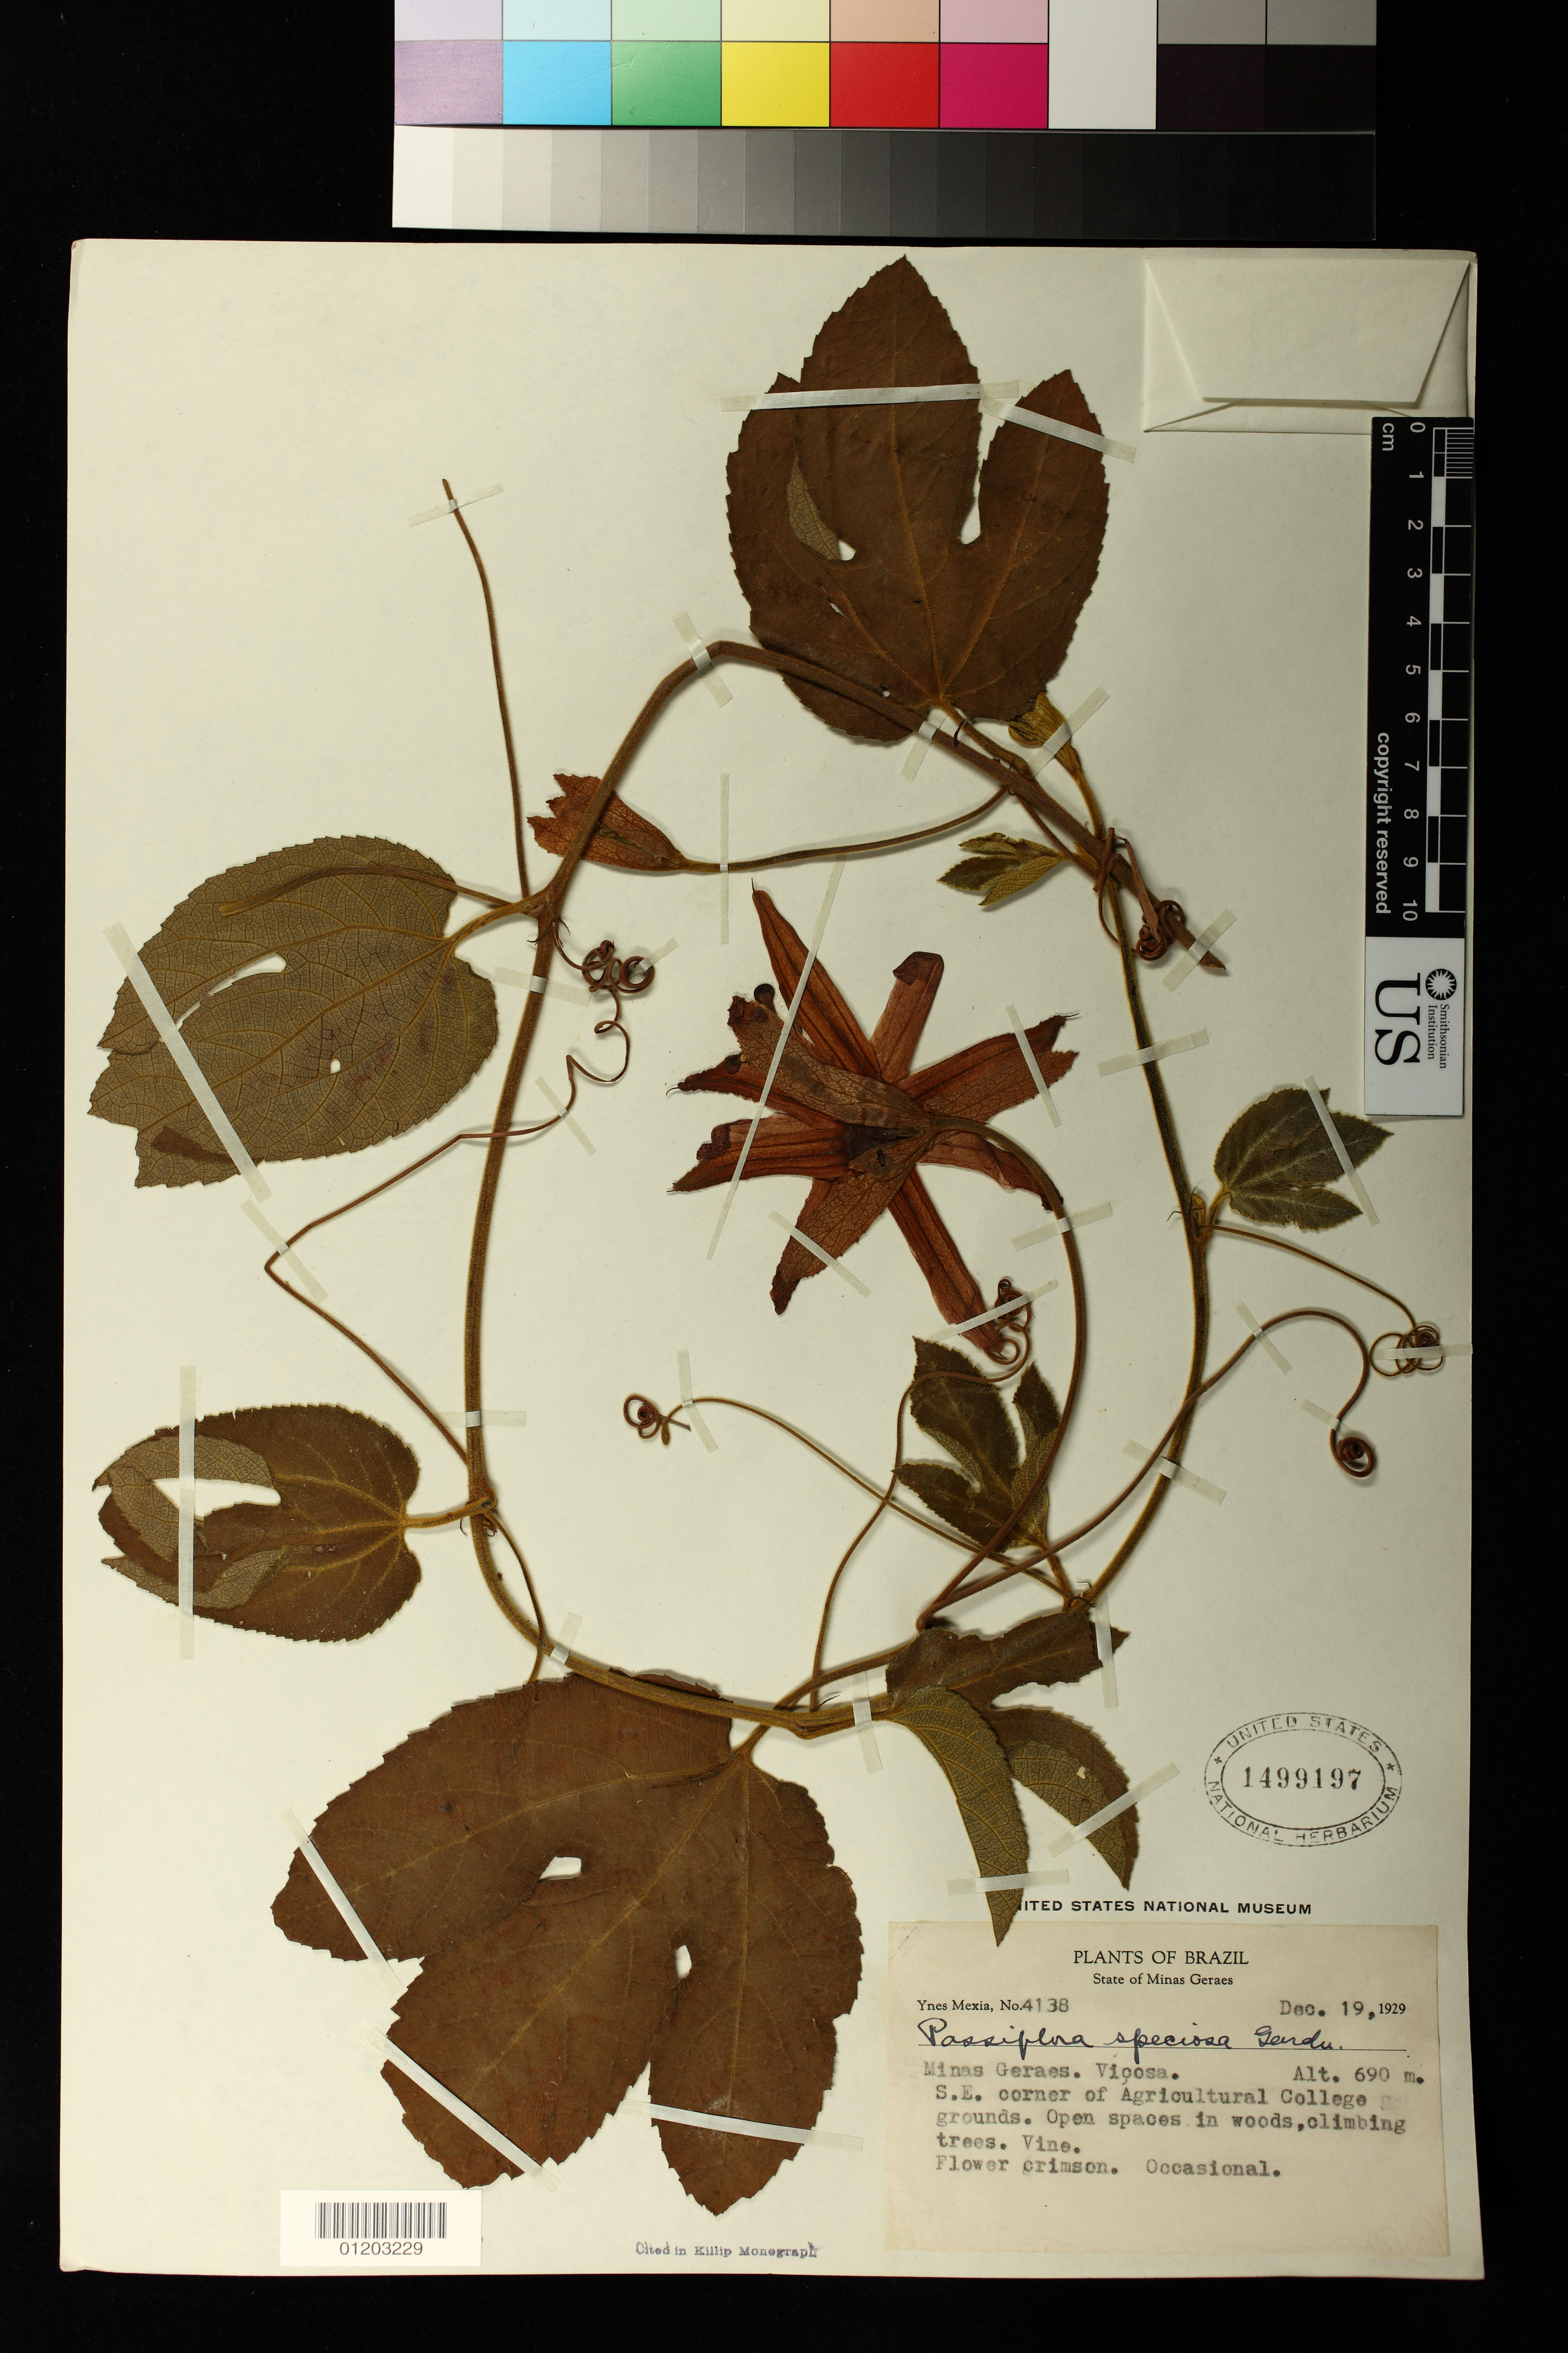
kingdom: Plantae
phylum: Tracheophyta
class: Magnoliopsida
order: Malpighiales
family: Passifloraceae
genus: Passiflora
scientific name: Passiflora speciosa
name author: Gardner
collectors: Y. Mexia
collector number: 4138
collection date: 1929-12-19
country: Brazil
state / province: Minas Gerais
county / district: Viçosa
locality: Vicosa. S.E. corner of Agricultural College grounds.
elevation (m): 690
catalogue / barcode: US 1499197